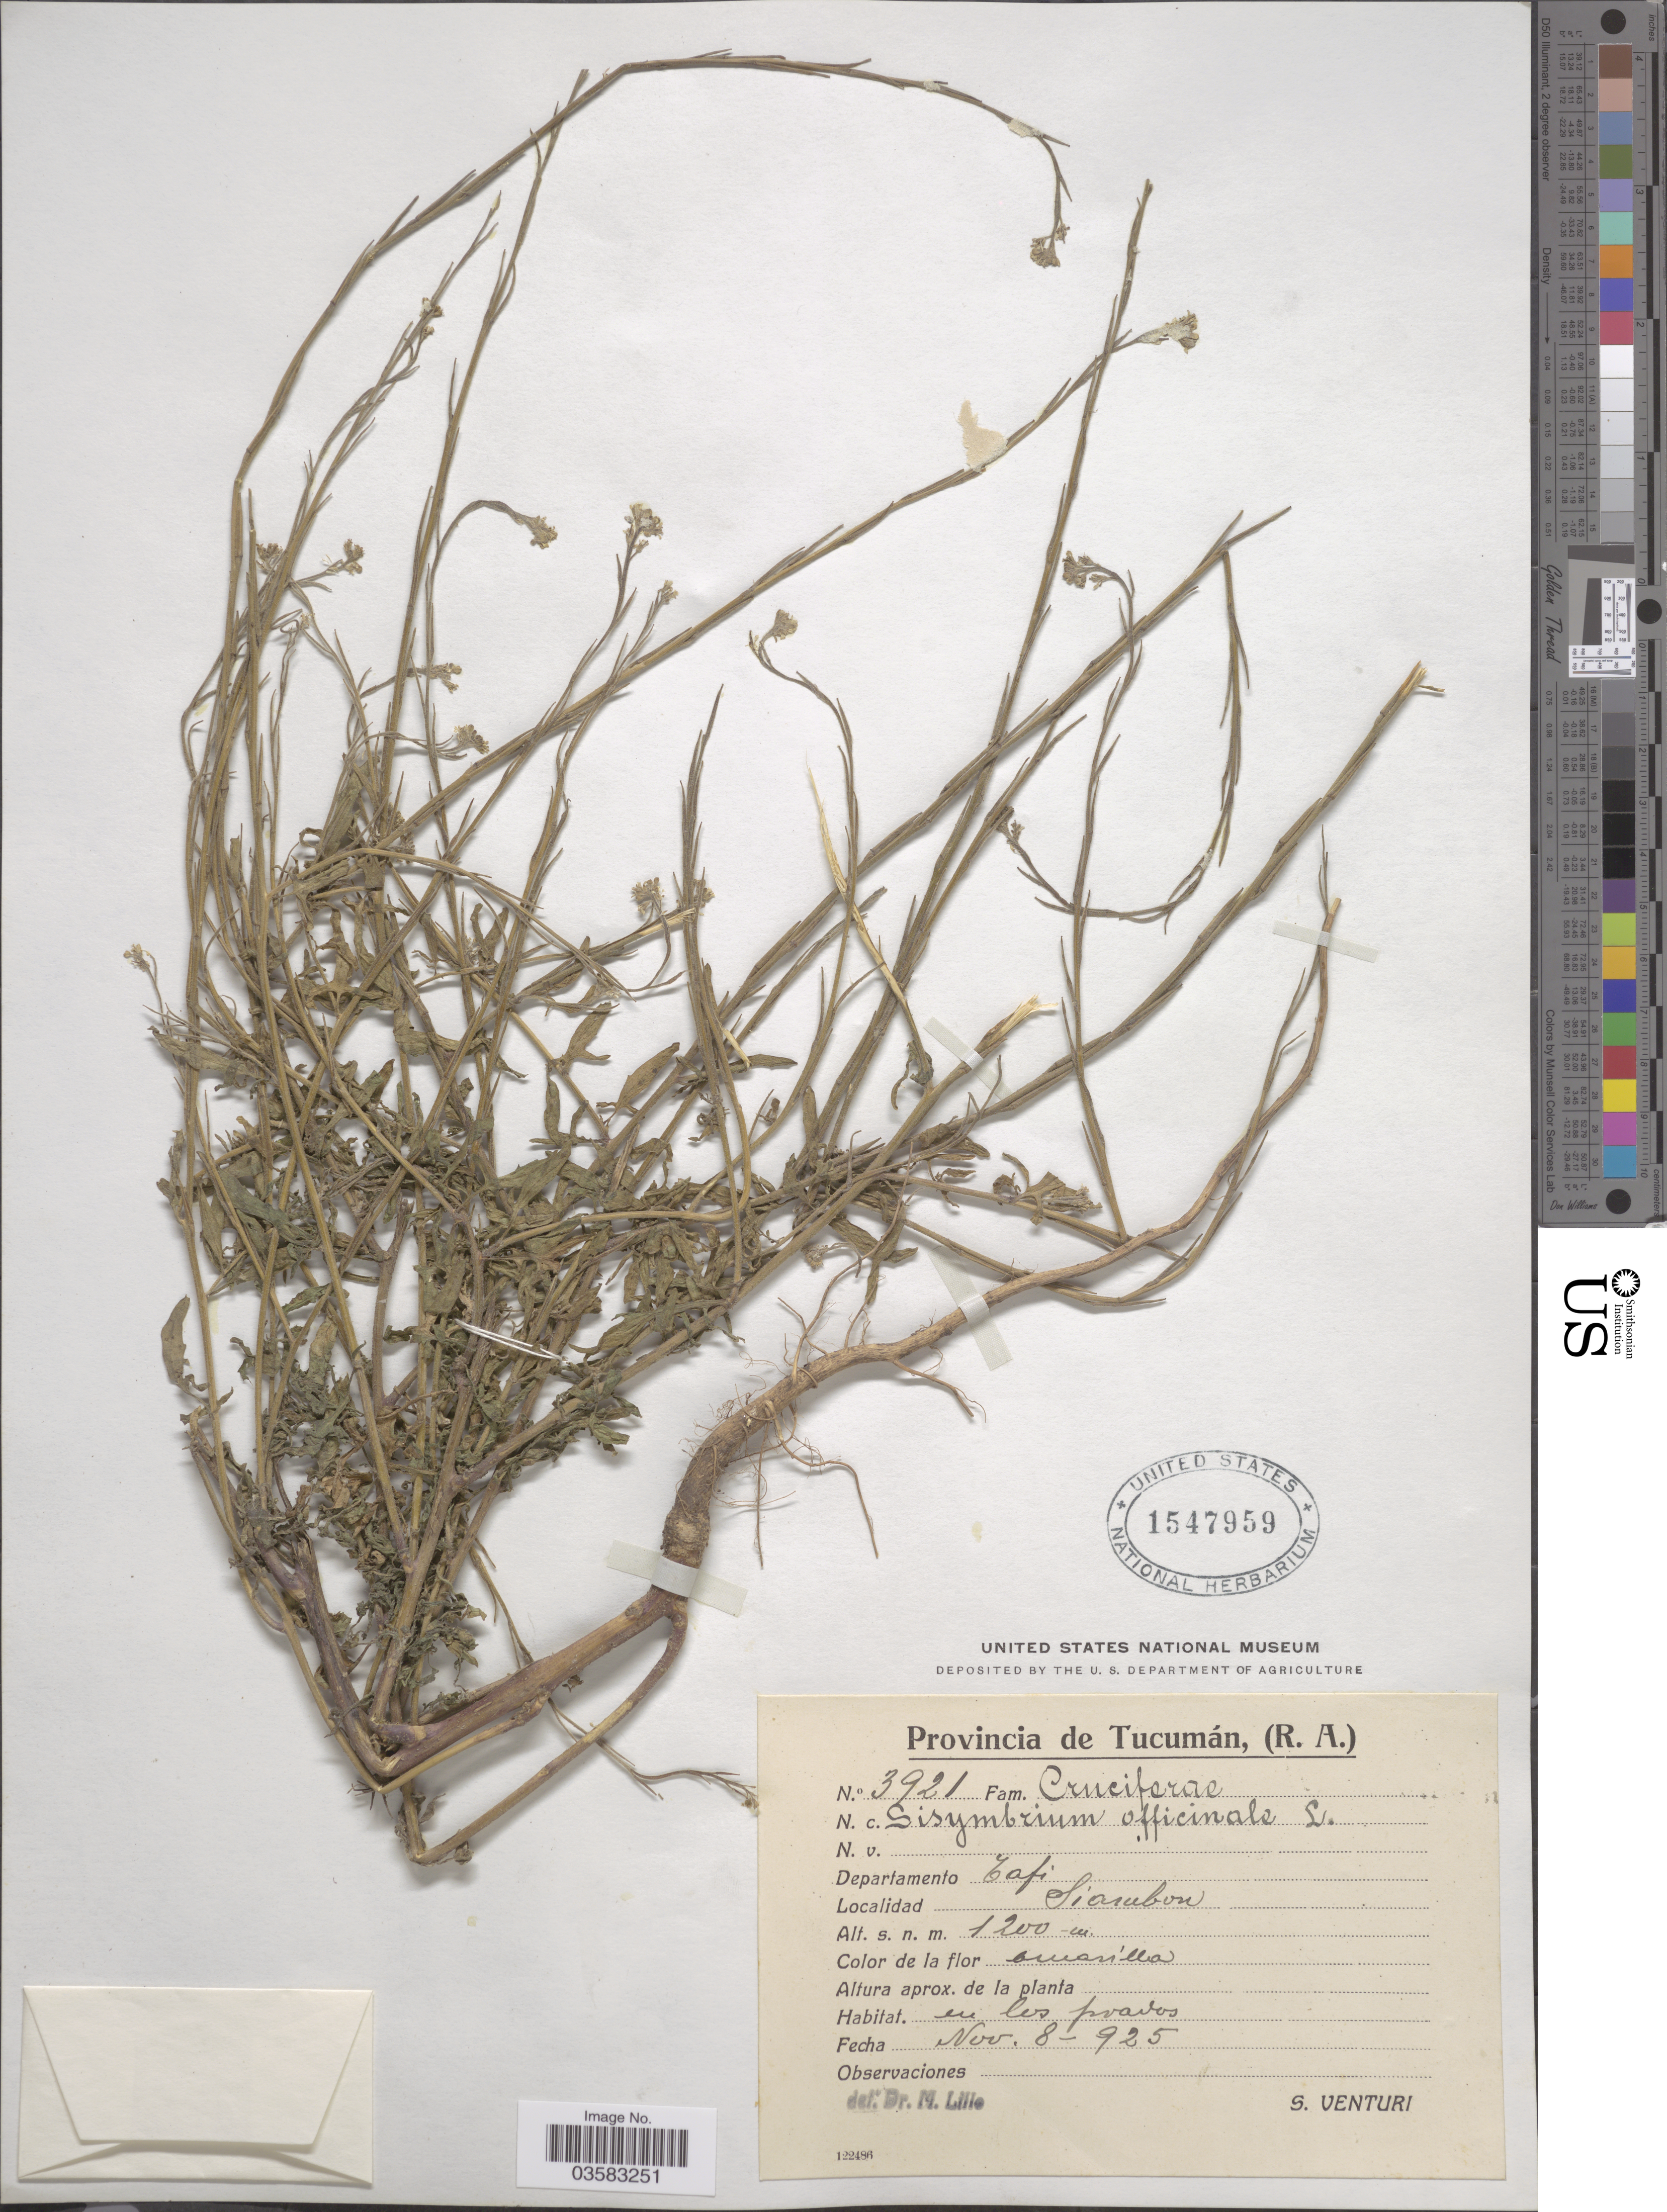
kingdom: Plantae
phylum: Tracheophyta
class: Magnoliopsida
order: Brassicales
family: Brassicaceae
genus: Sisymbrium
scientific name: Sisymbrium officinale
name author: (L.) Scop.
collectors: S. Venturi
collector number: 3921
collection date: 1925-11-08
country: Argentina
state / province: Tucuman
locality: Departamento Tafi. Siambon.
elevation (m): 1200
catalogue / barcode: US 1547959